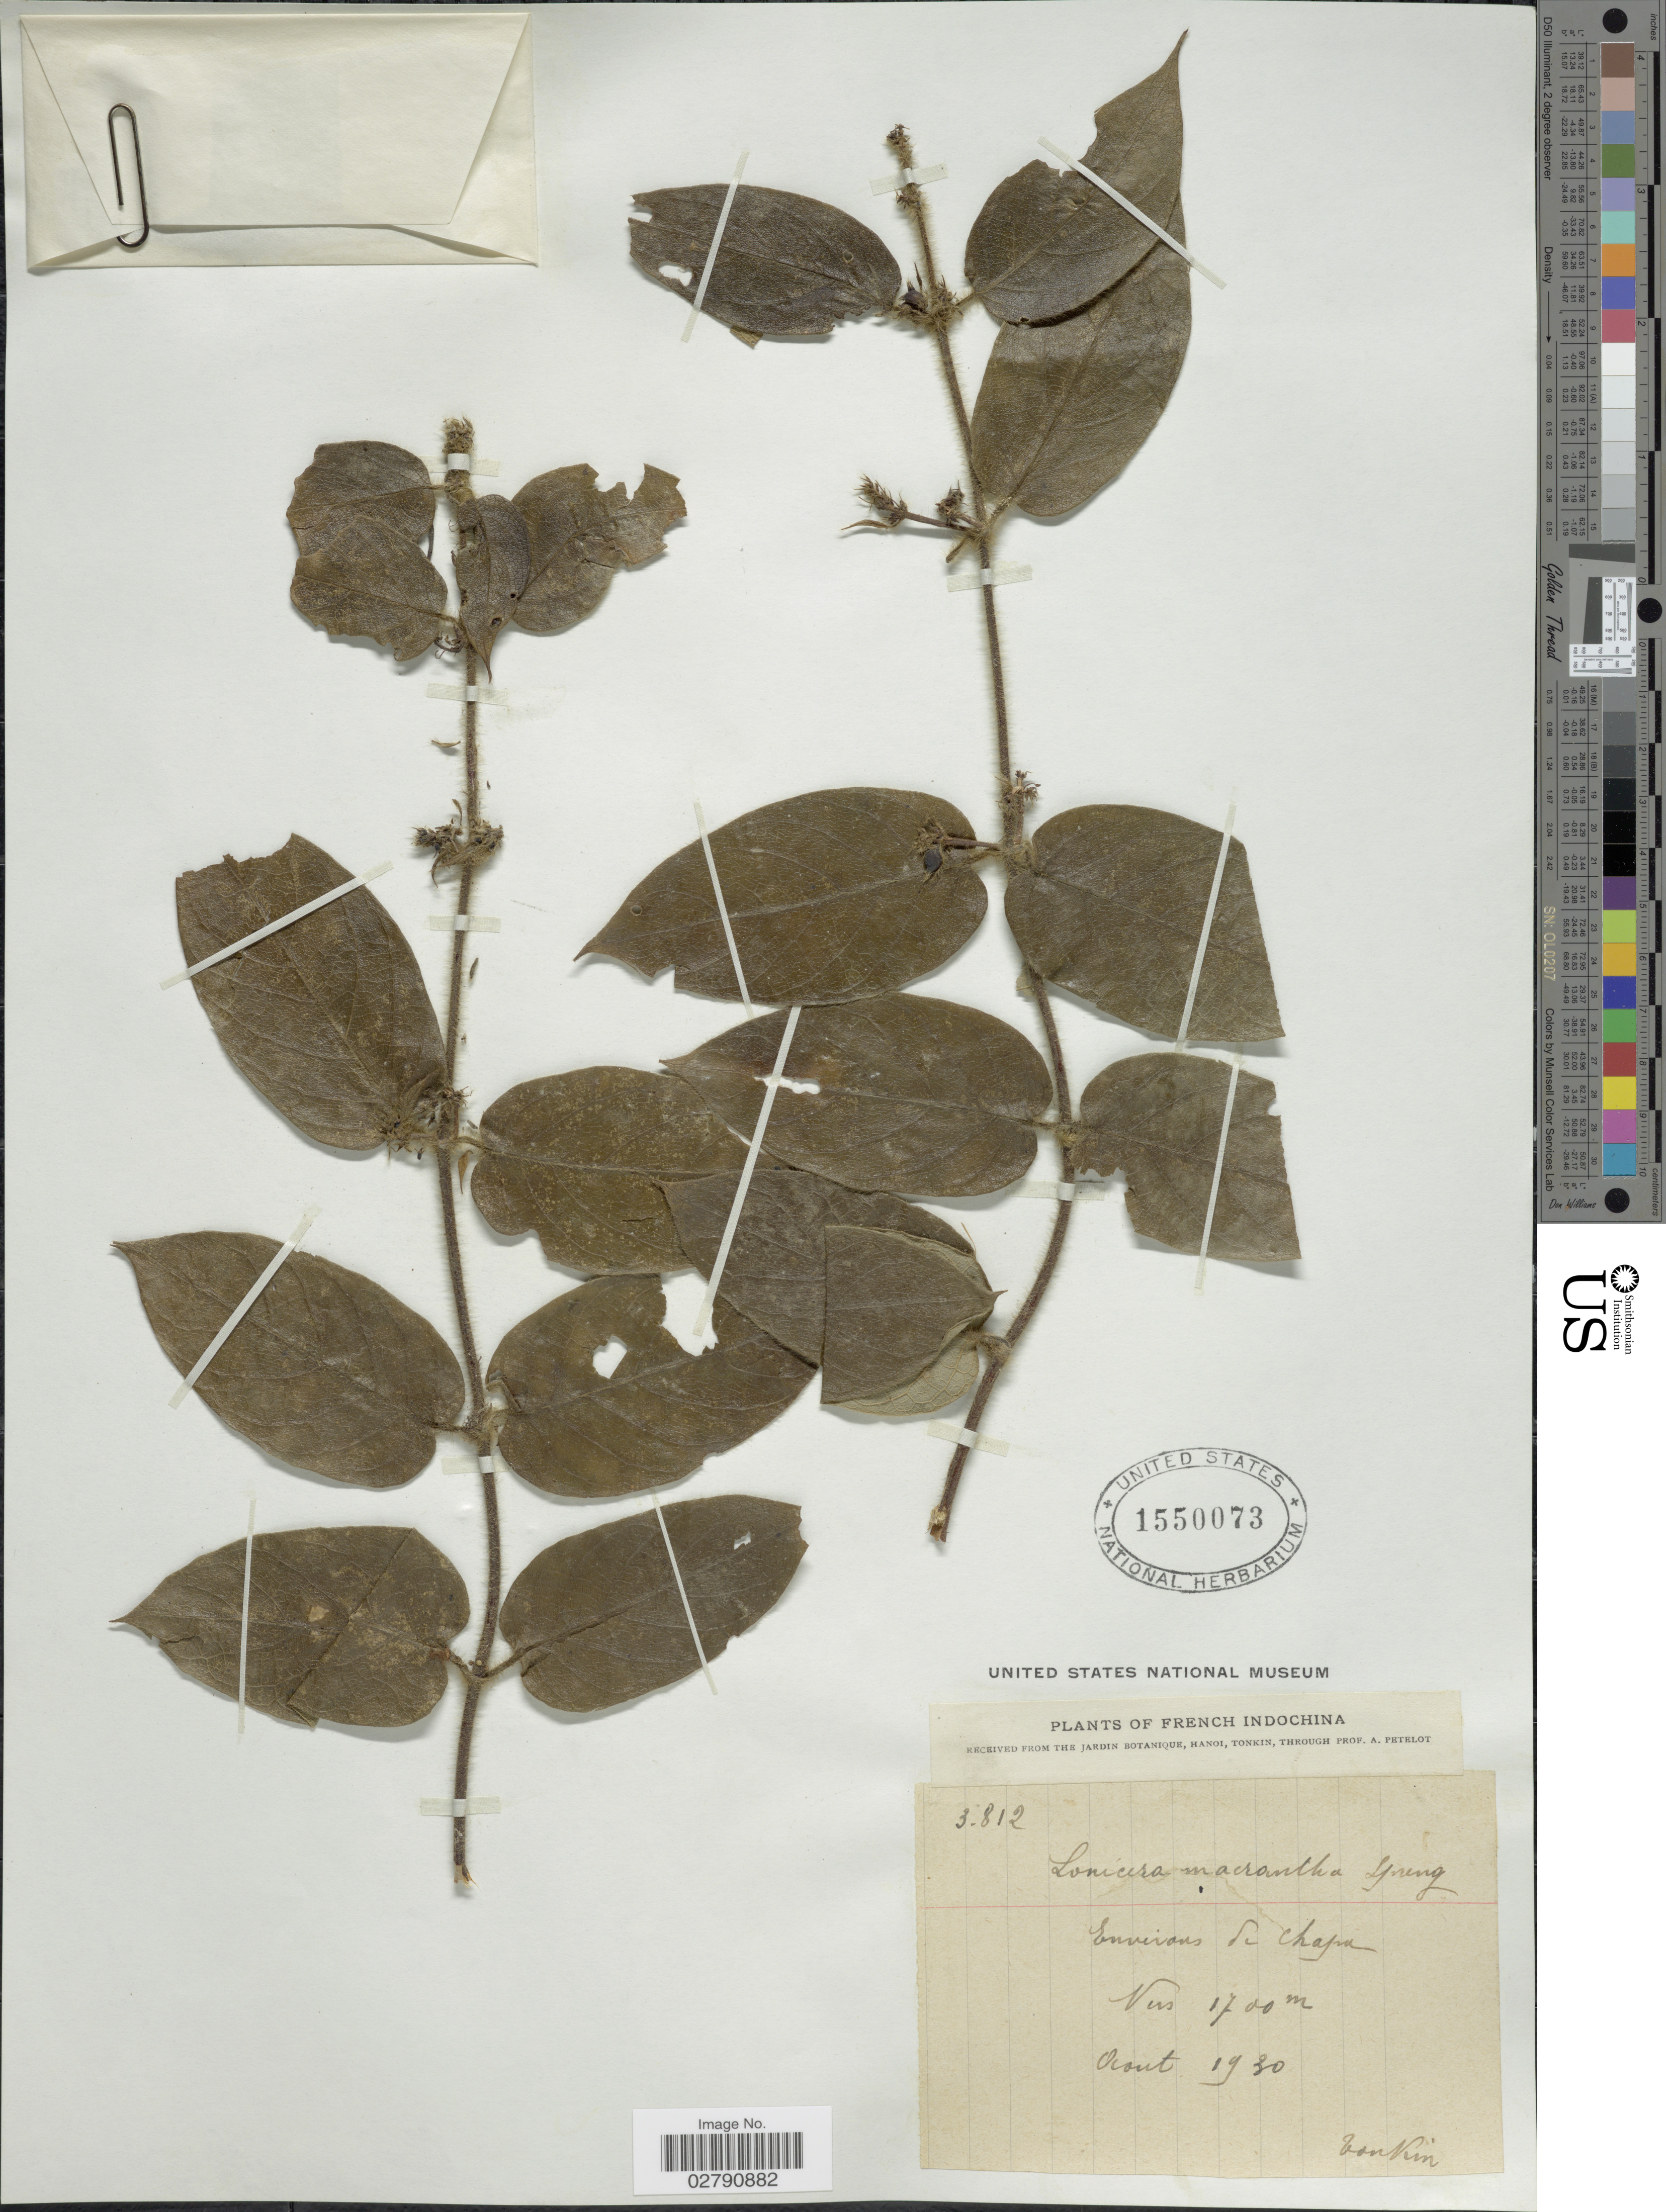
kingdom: Plantae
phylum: Tracheophyta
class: Magnoliopsida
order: Dipsacales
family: Caprifoliaceae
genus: Lonicera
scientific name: Lonicera macrantha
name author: Spreng.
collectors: A. Petelot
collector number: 3812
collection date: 1930-08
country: Vietnam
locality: French Indochina. Tonkin. Environs de Chapu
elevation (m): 1700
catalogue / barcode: US 1550073